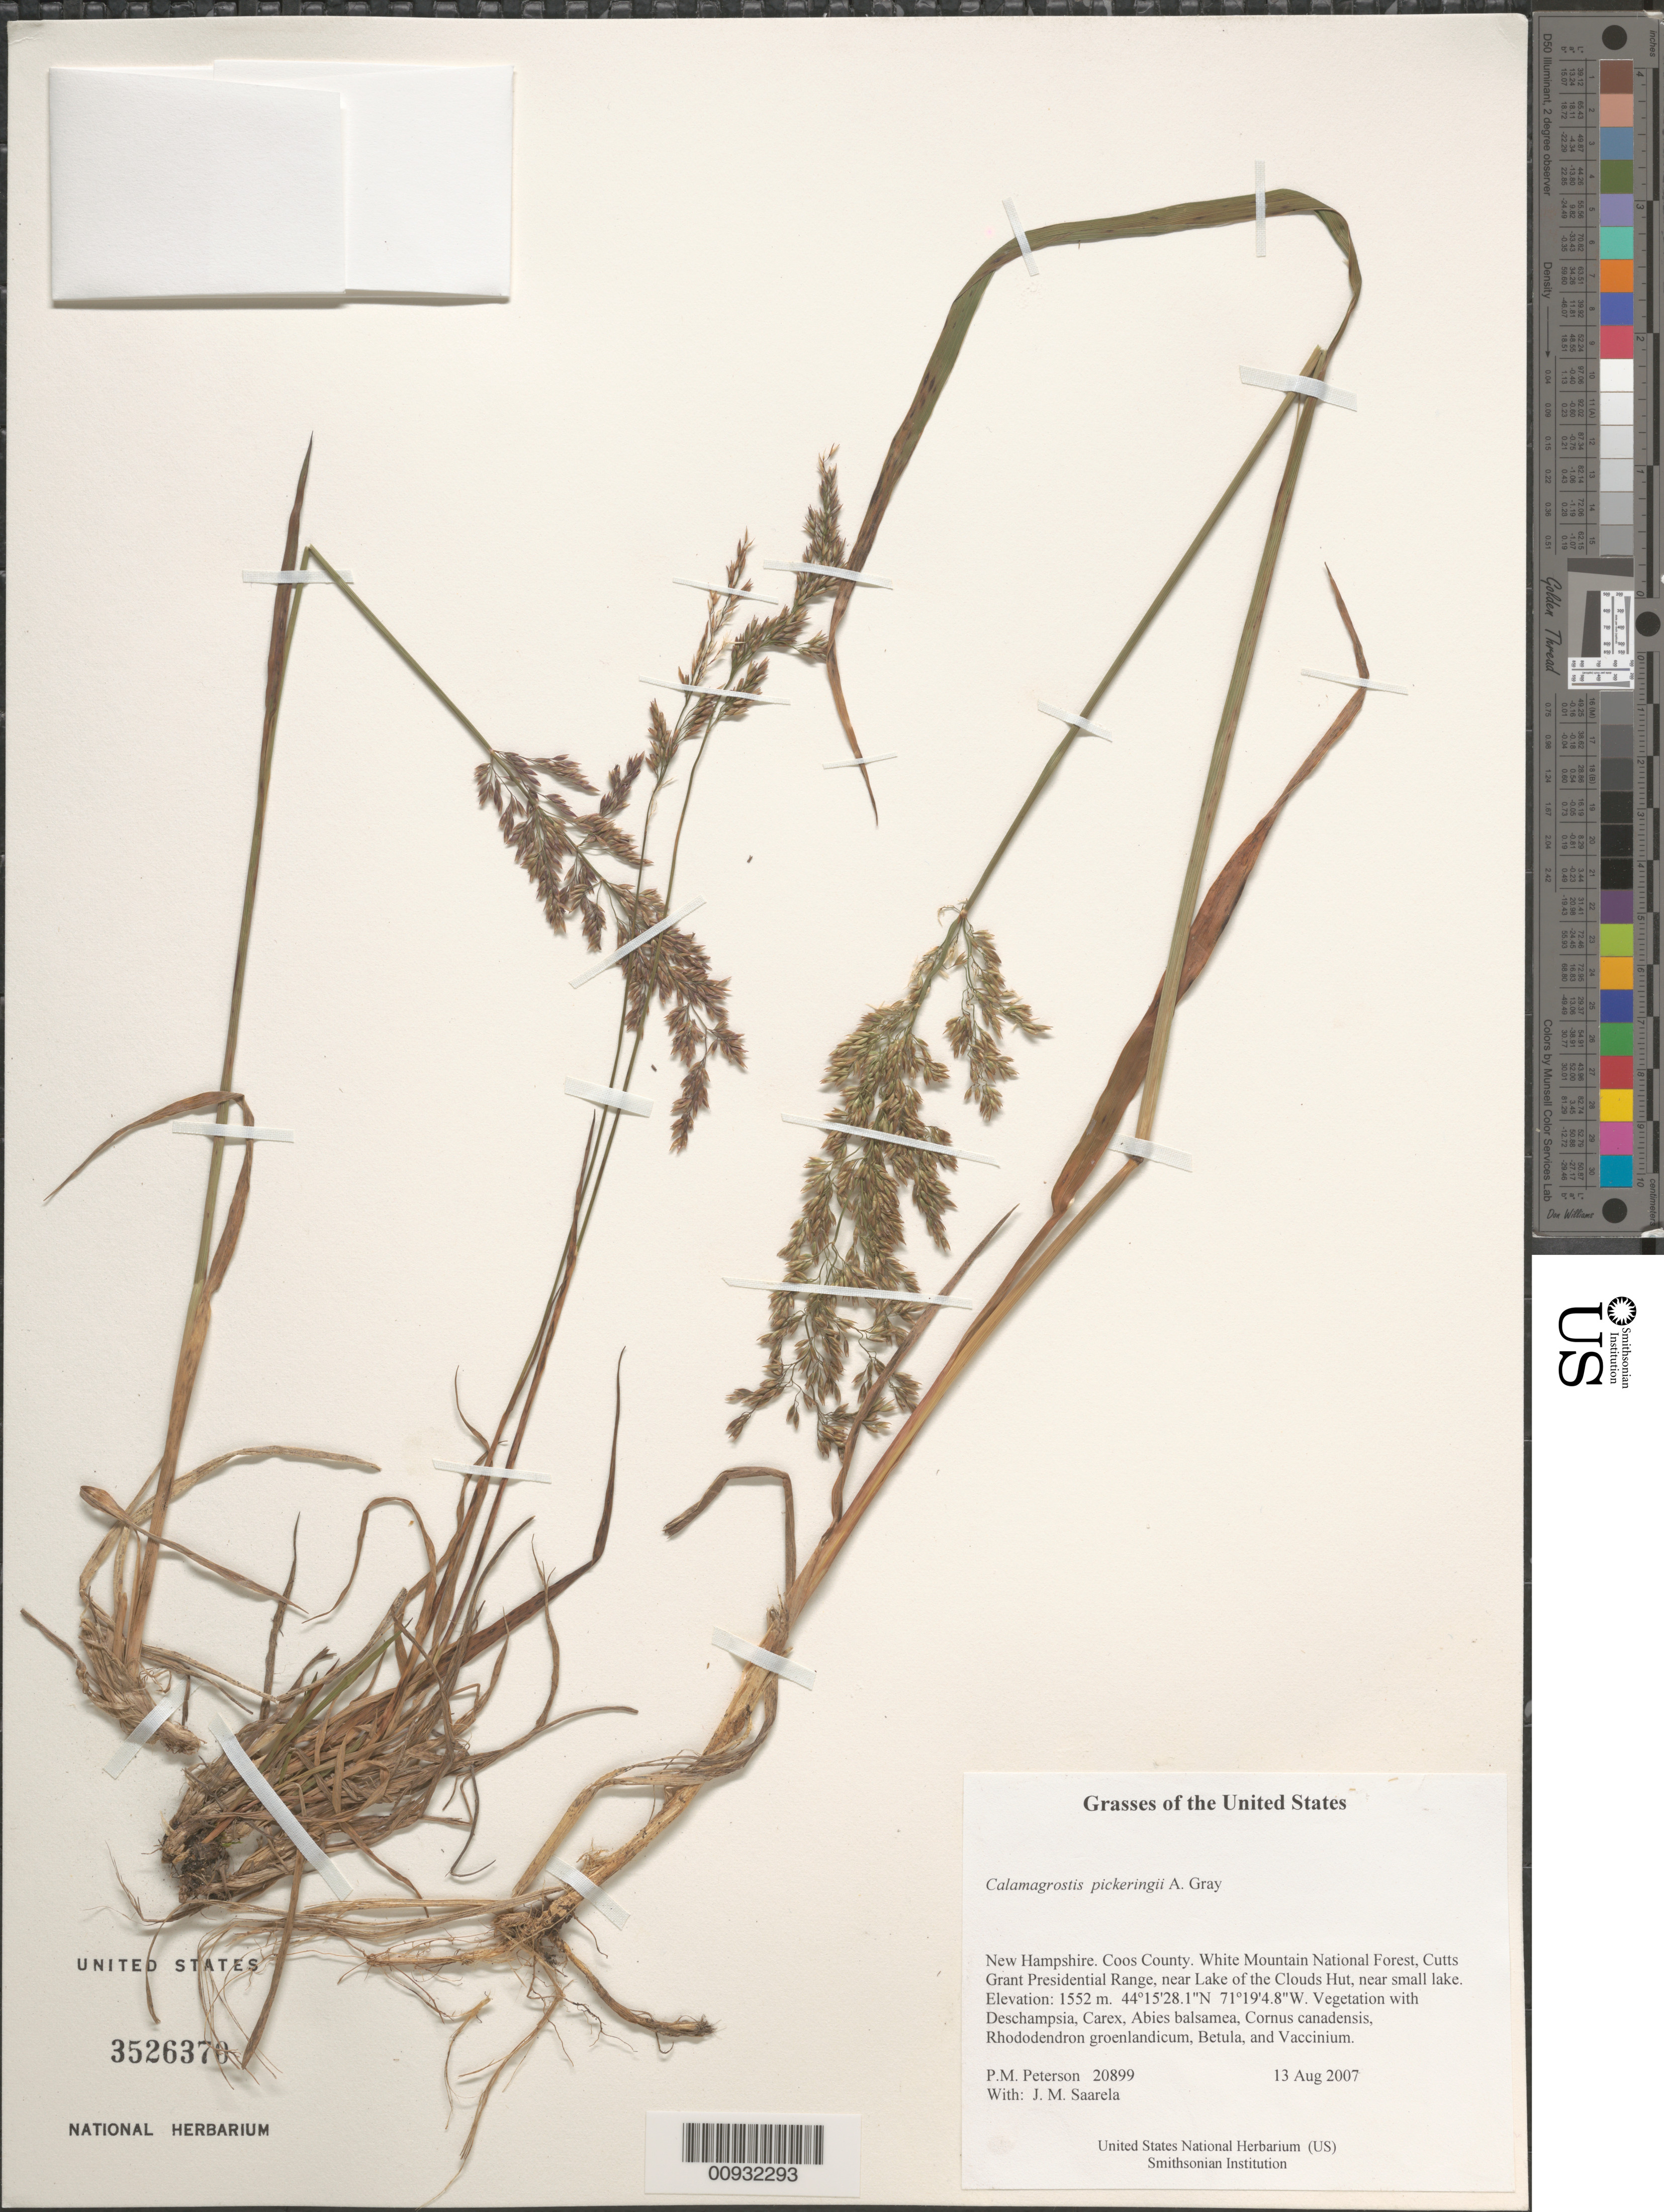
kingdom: Plantae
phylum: Tracheophyta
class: Liliopsida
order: Poales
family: Poaceae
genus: Calamagrostis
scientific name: Calamagrostis pickeringii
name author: A. Gray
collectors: P. M. Peterson & J. Saarela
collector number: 20899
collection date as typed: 13 Aug 2007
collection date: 2007-08-13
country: United States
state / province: New Hampshire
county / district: Coos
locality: White Mountain National Forest, Cutts Grant Presidential Range, near Lake of the Clouds Hut, near small lake.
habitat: Vegetation with Deschampsia, Carex, Abies balsamea, Cornus canadensis, Rhododendron groenlandicum, Betula, and Vaccinium.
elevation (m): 1552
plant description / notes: Tissue sample 20899.77 depleted before it could be imported into EMu (4 Jun 2018). No Biorepository ID was ever assigned.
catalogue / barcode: US 3526370